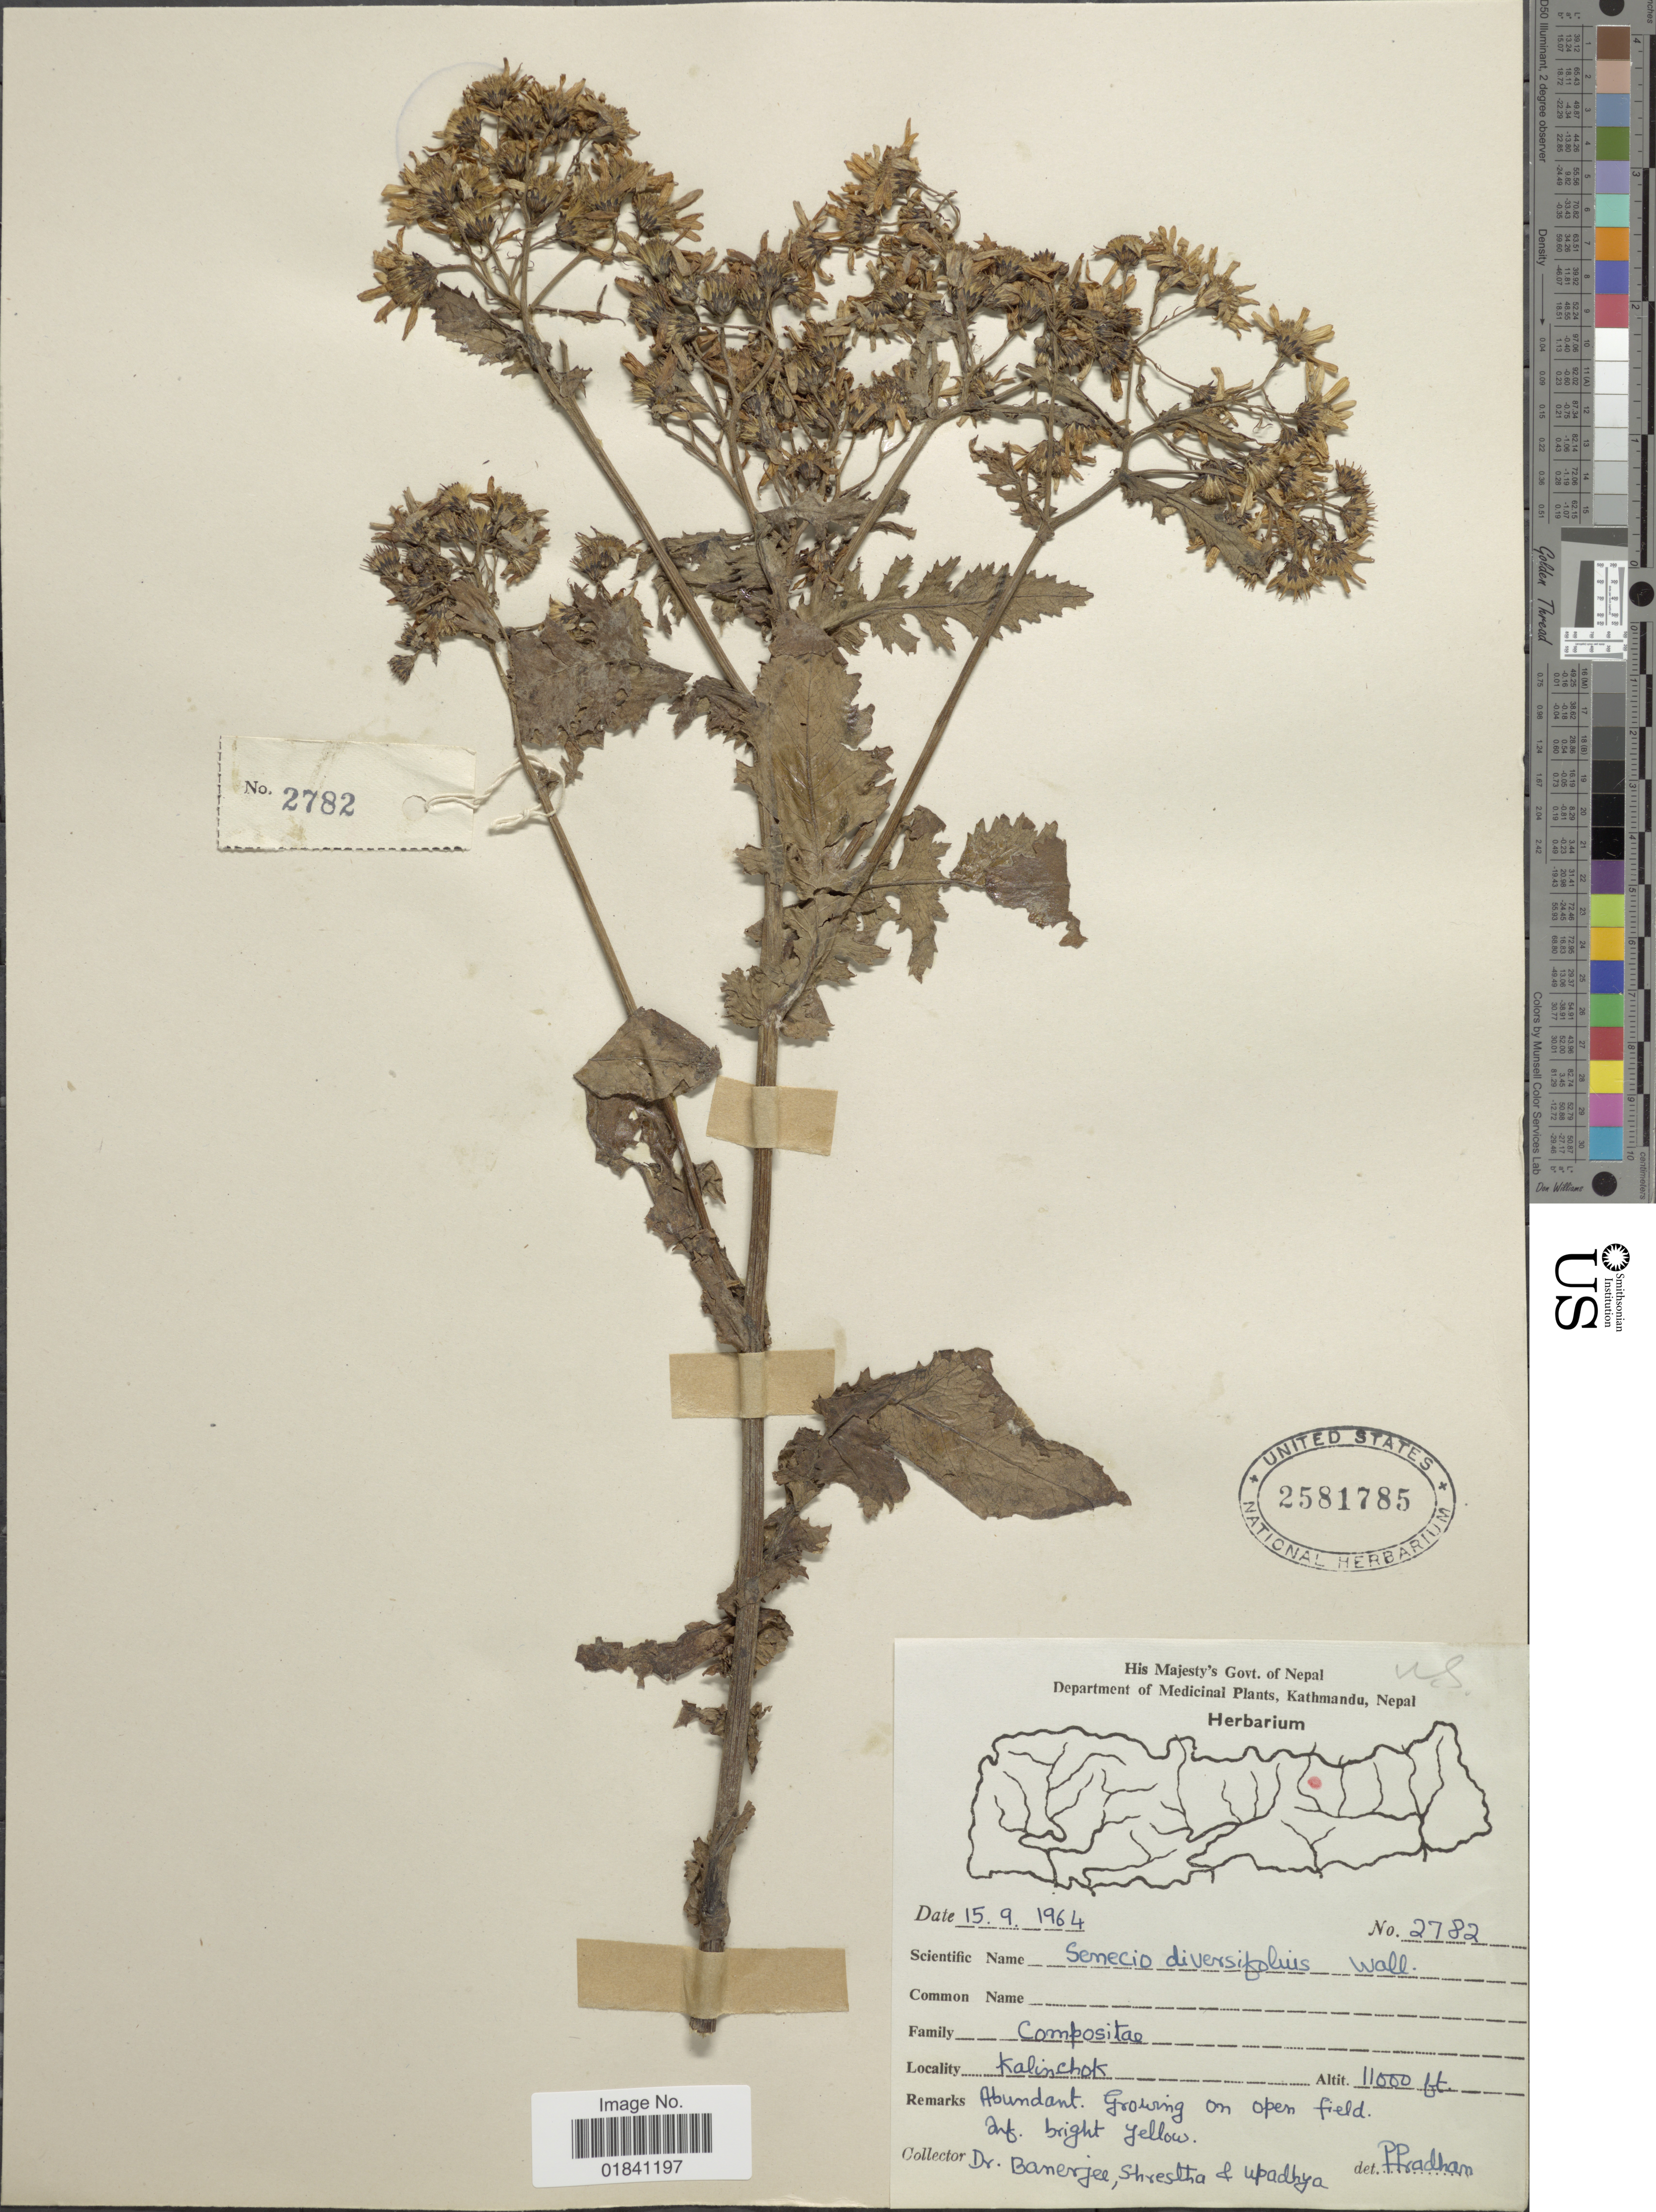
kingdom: Plantae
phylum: Tracheophyta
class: Magnoliopsida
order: Asterales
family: Asteraceae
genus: Senecio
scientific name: Senecio diversifolius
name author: Dumort.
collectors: -. Banerjee, -. Shrestha & A. Upadhya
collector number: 2782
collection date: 1964-09-15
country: Nepal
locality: Kalinchok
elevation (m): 3353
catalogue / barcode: US 2581785